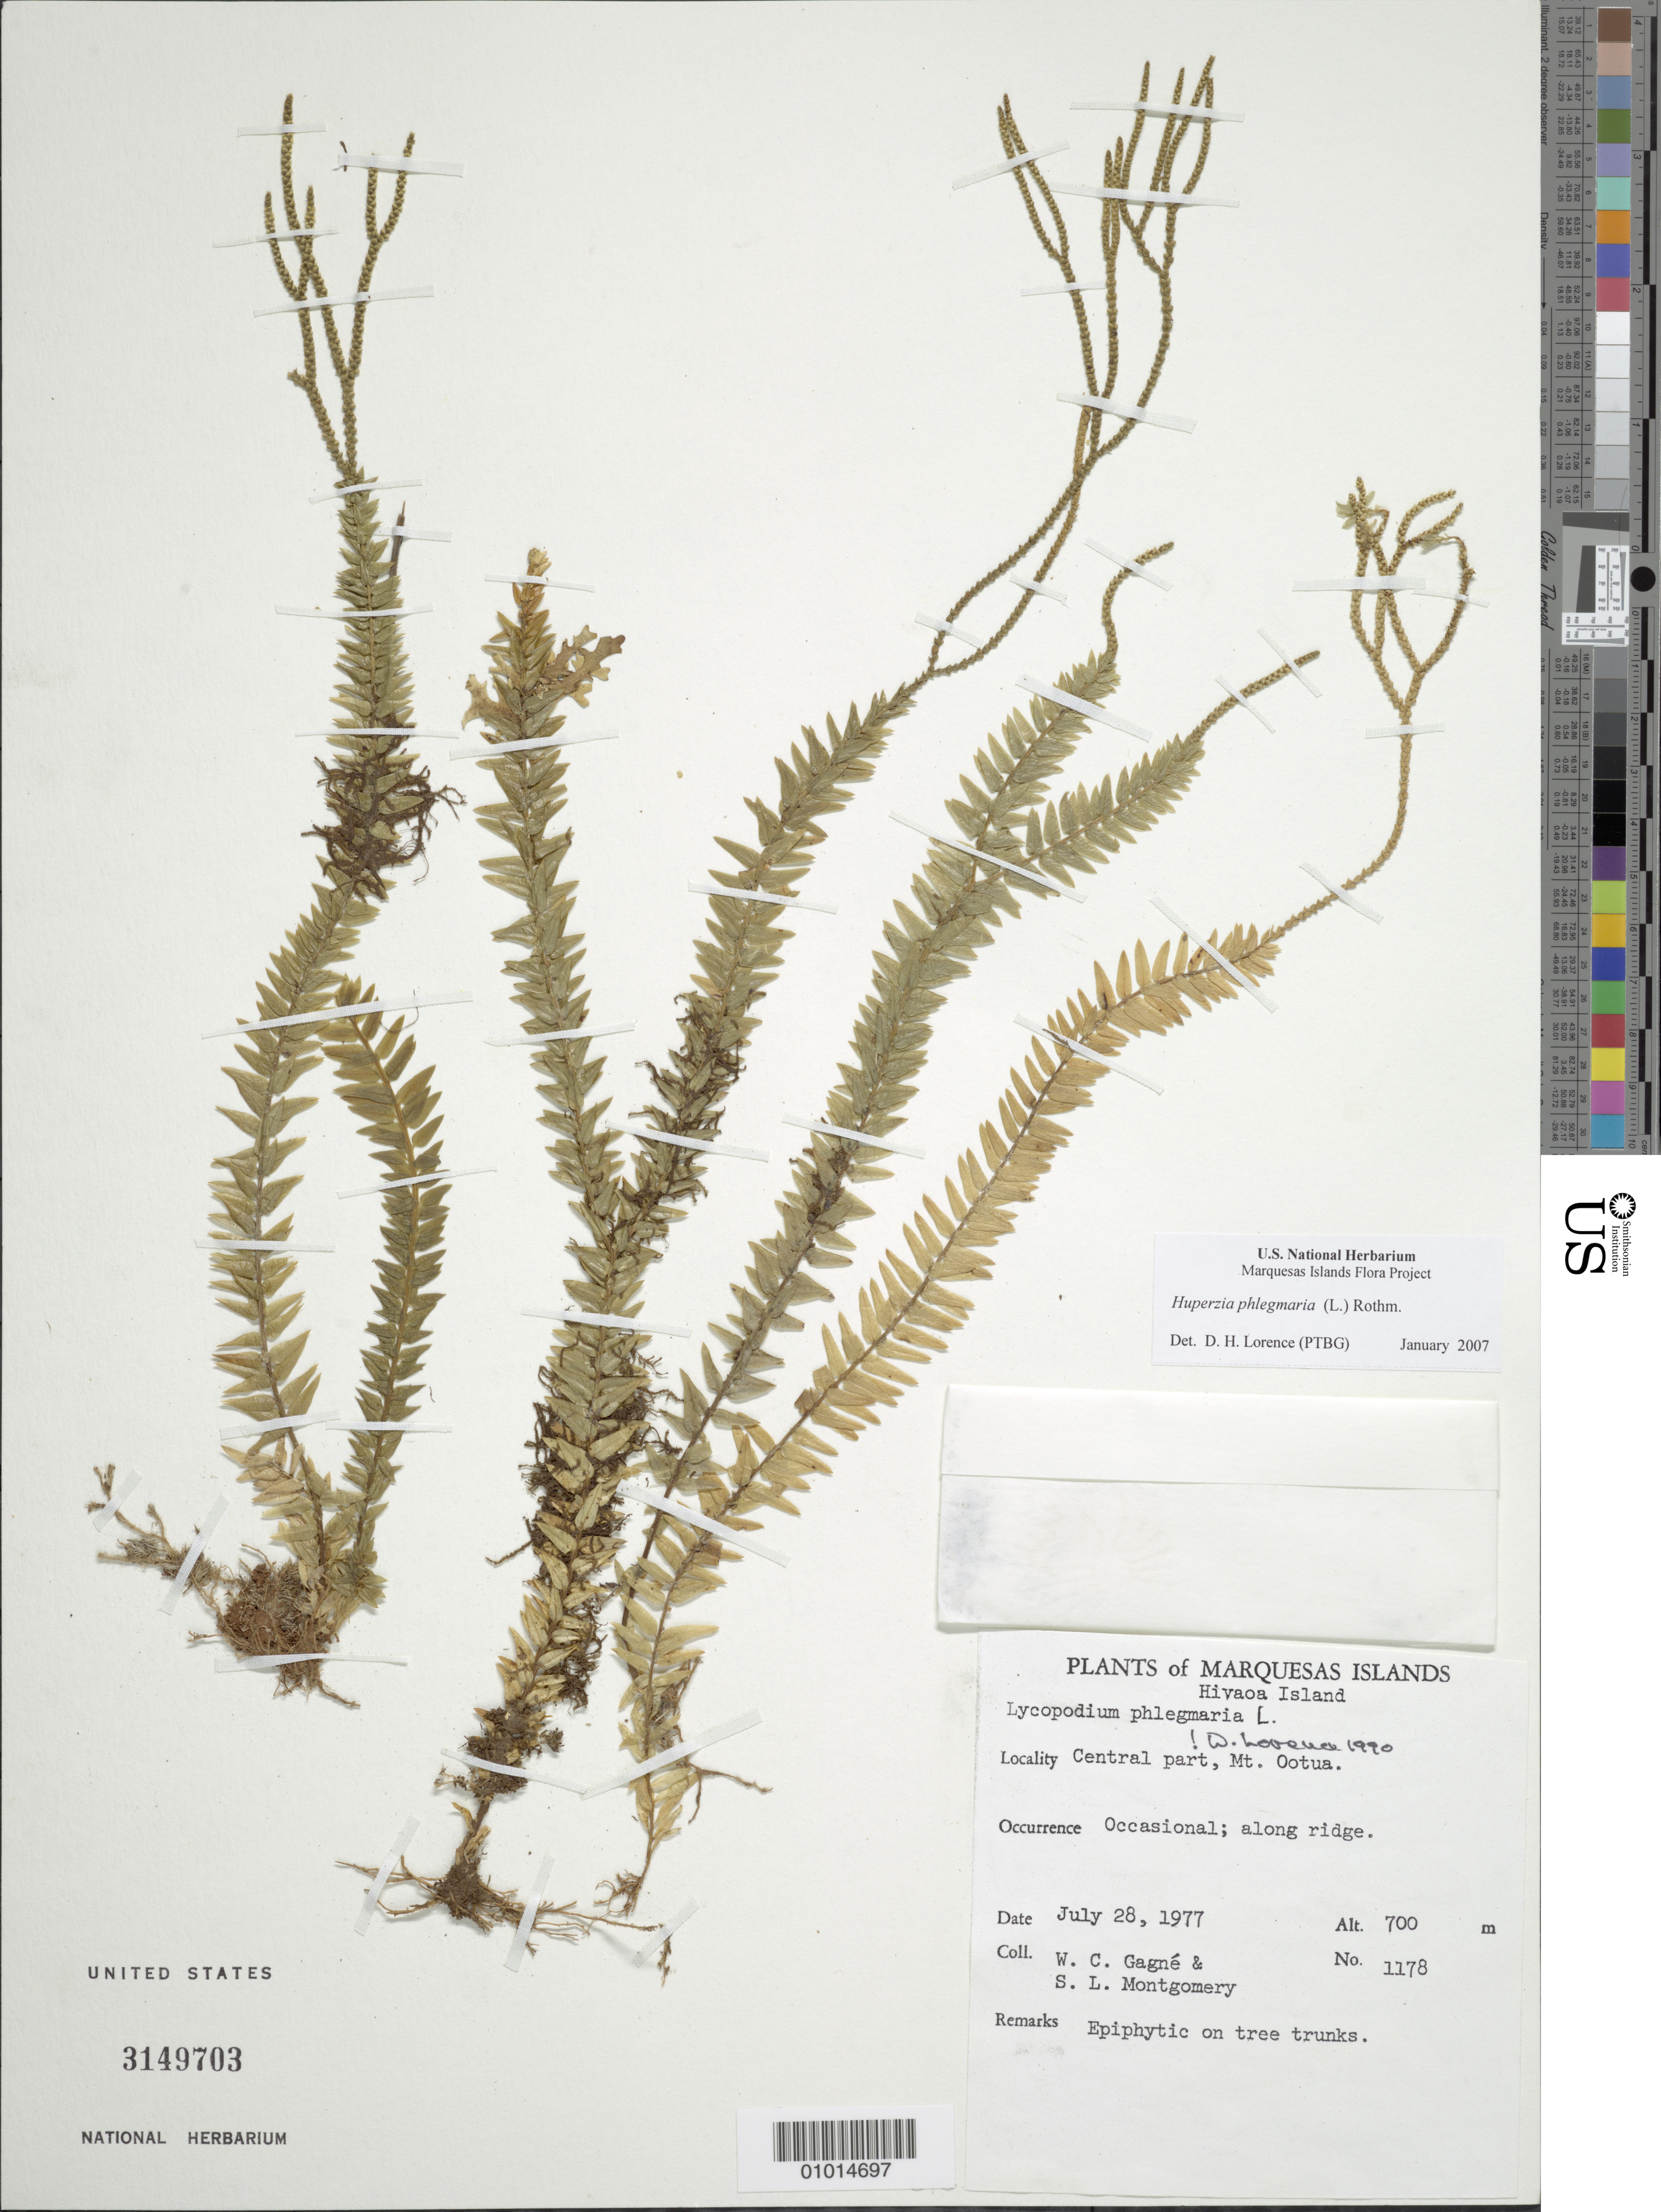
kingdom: Plantae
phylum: Tracheophyta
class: Lycopodiopsida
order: Lycopodiales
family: Lycopodiaceae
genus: Phlegmariurus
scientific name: Phlegmariurus australis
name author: (Willd.) A. R. Field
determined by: Wagner, W. L., (BOT), Smithsonian Institution - National Museum of Natural History (UNITED STATES)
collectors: B. H. Gagné & S. Montgomery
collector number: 1178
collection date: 1977-07-28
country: French Polynesia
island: Hiva Oa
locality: Mt. Ootua, central part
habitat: Occasional along ridge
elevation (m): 700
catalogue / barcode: US 3149703